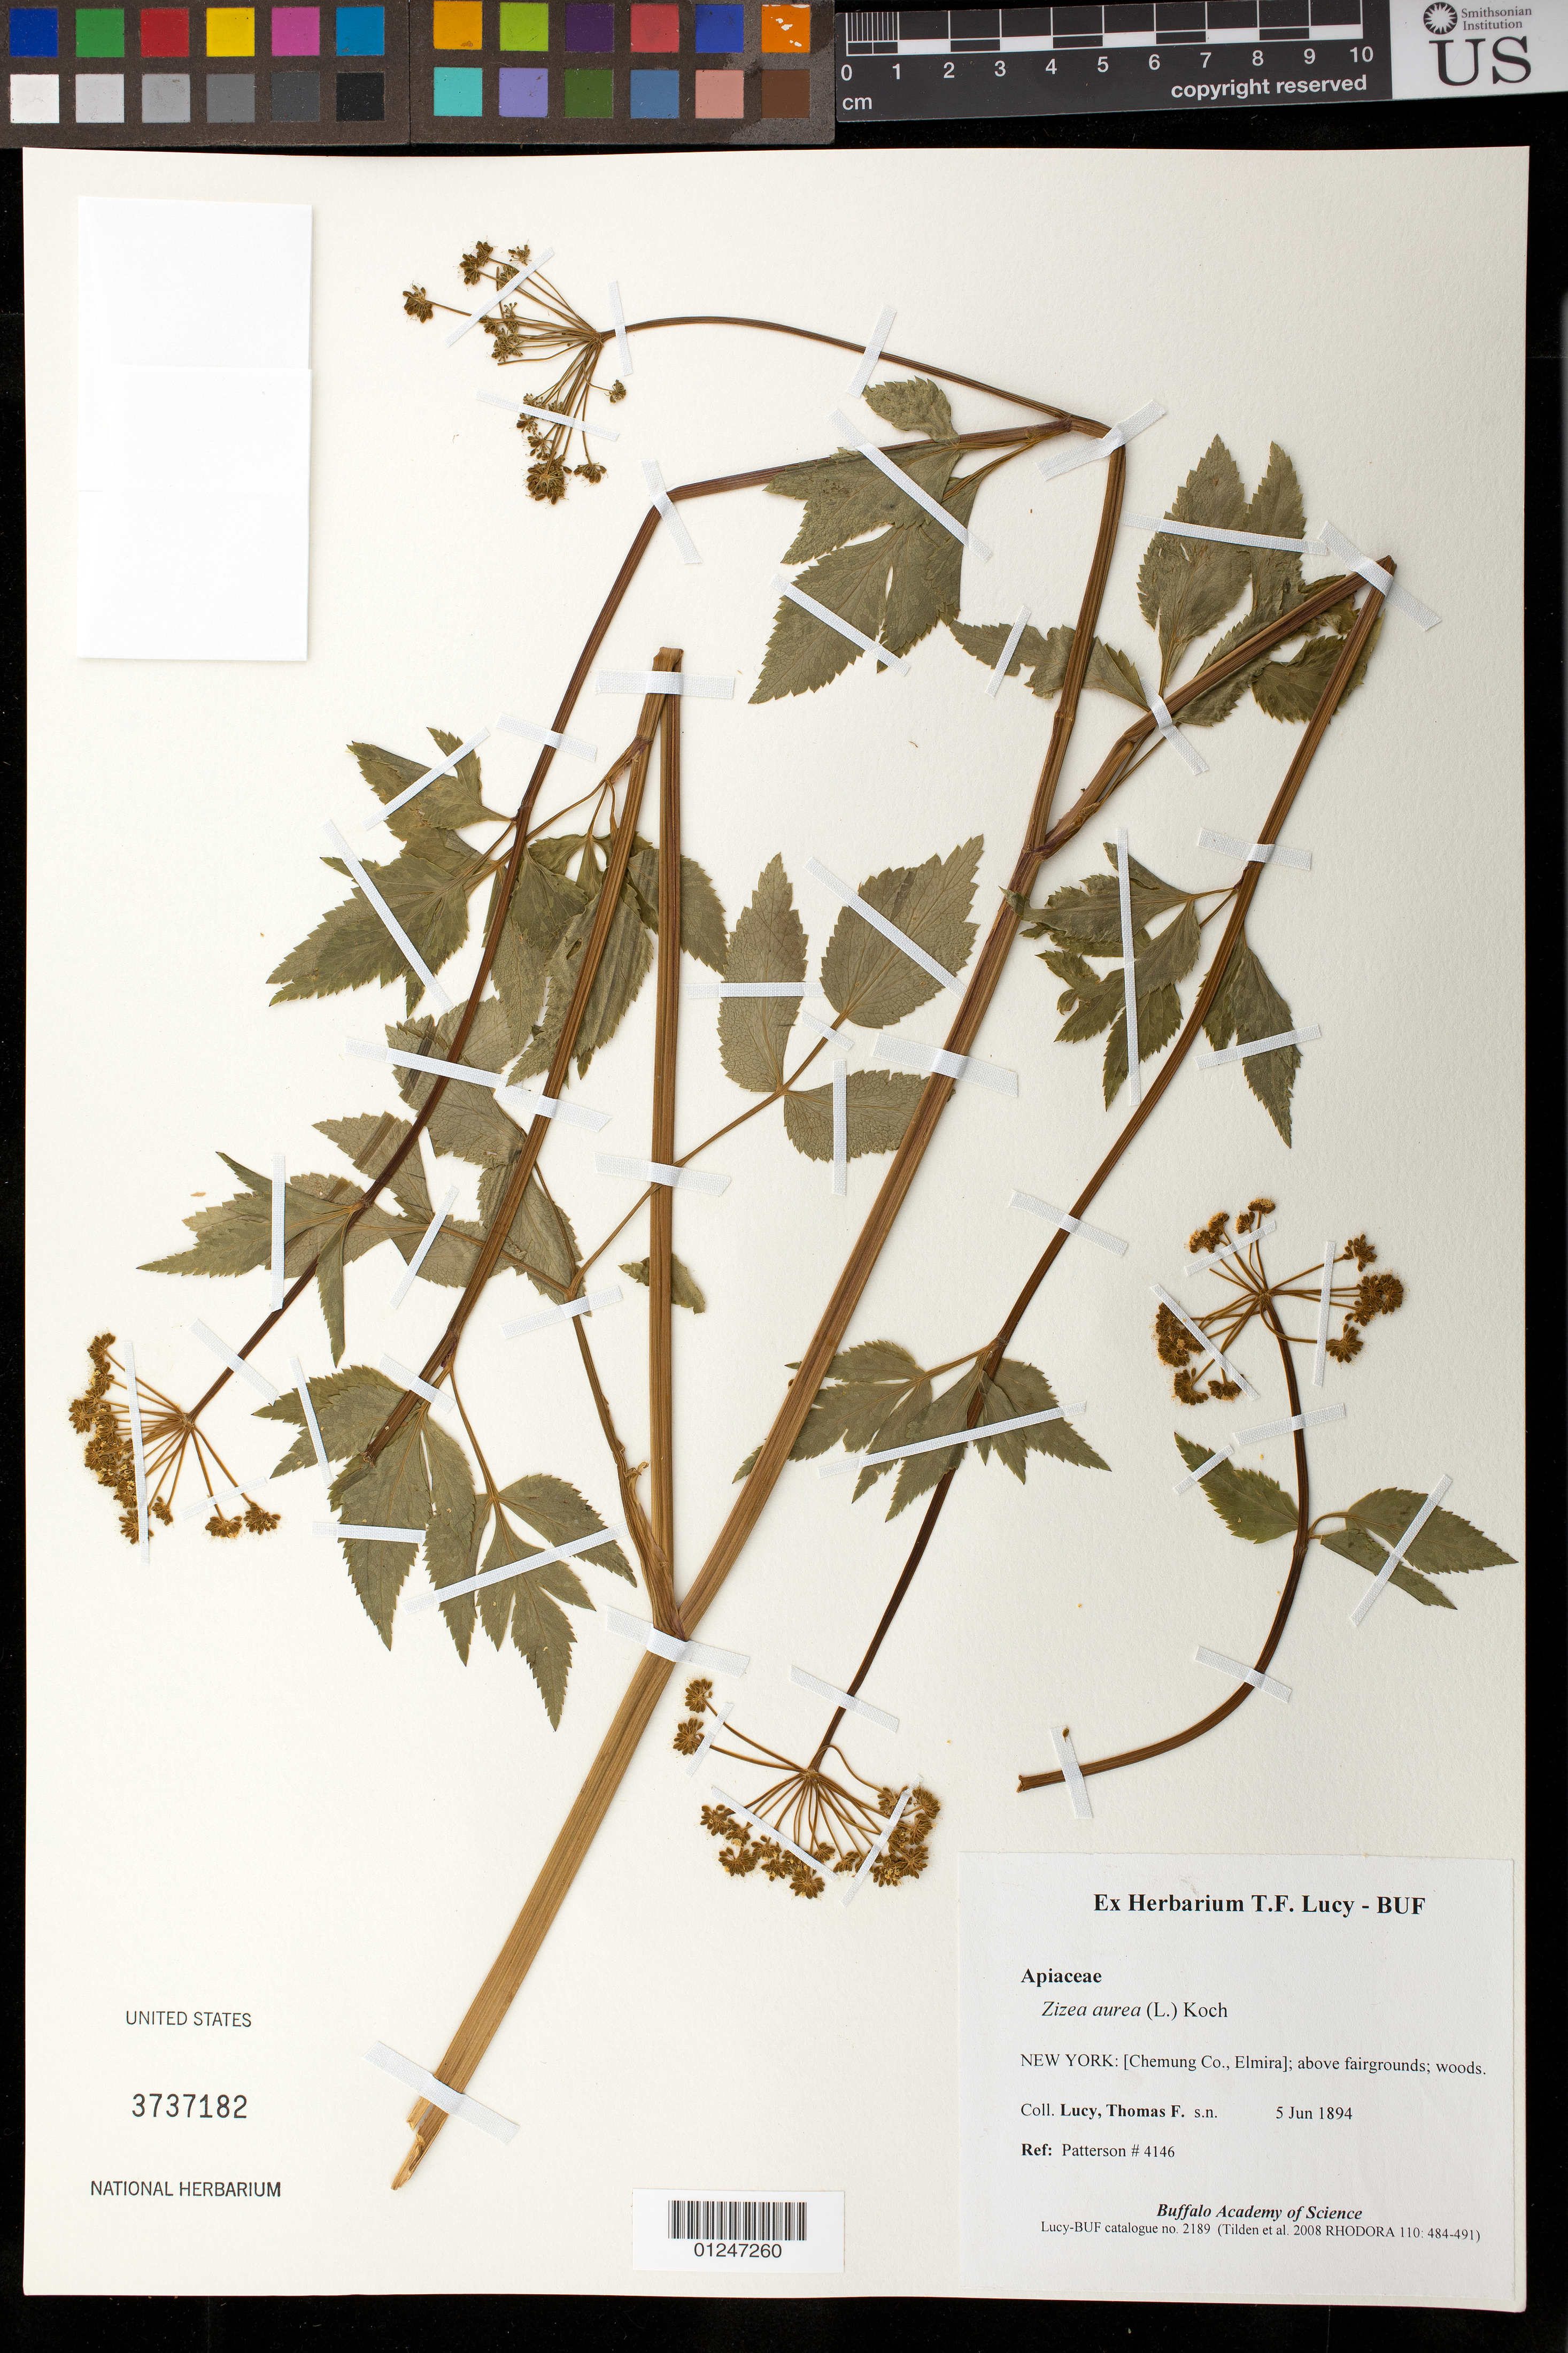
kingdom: Plantae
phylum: Tracheophyta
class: Magnoliopsida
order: Apiales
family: Apiaceae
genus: Zizia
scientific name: Zizia aurea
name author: (L.) Koch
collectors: T. Lucy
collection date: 1894-06-05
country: United States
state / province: New York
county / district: Chemung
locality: Elmira, above fairgrounds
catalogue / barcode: US 3737182